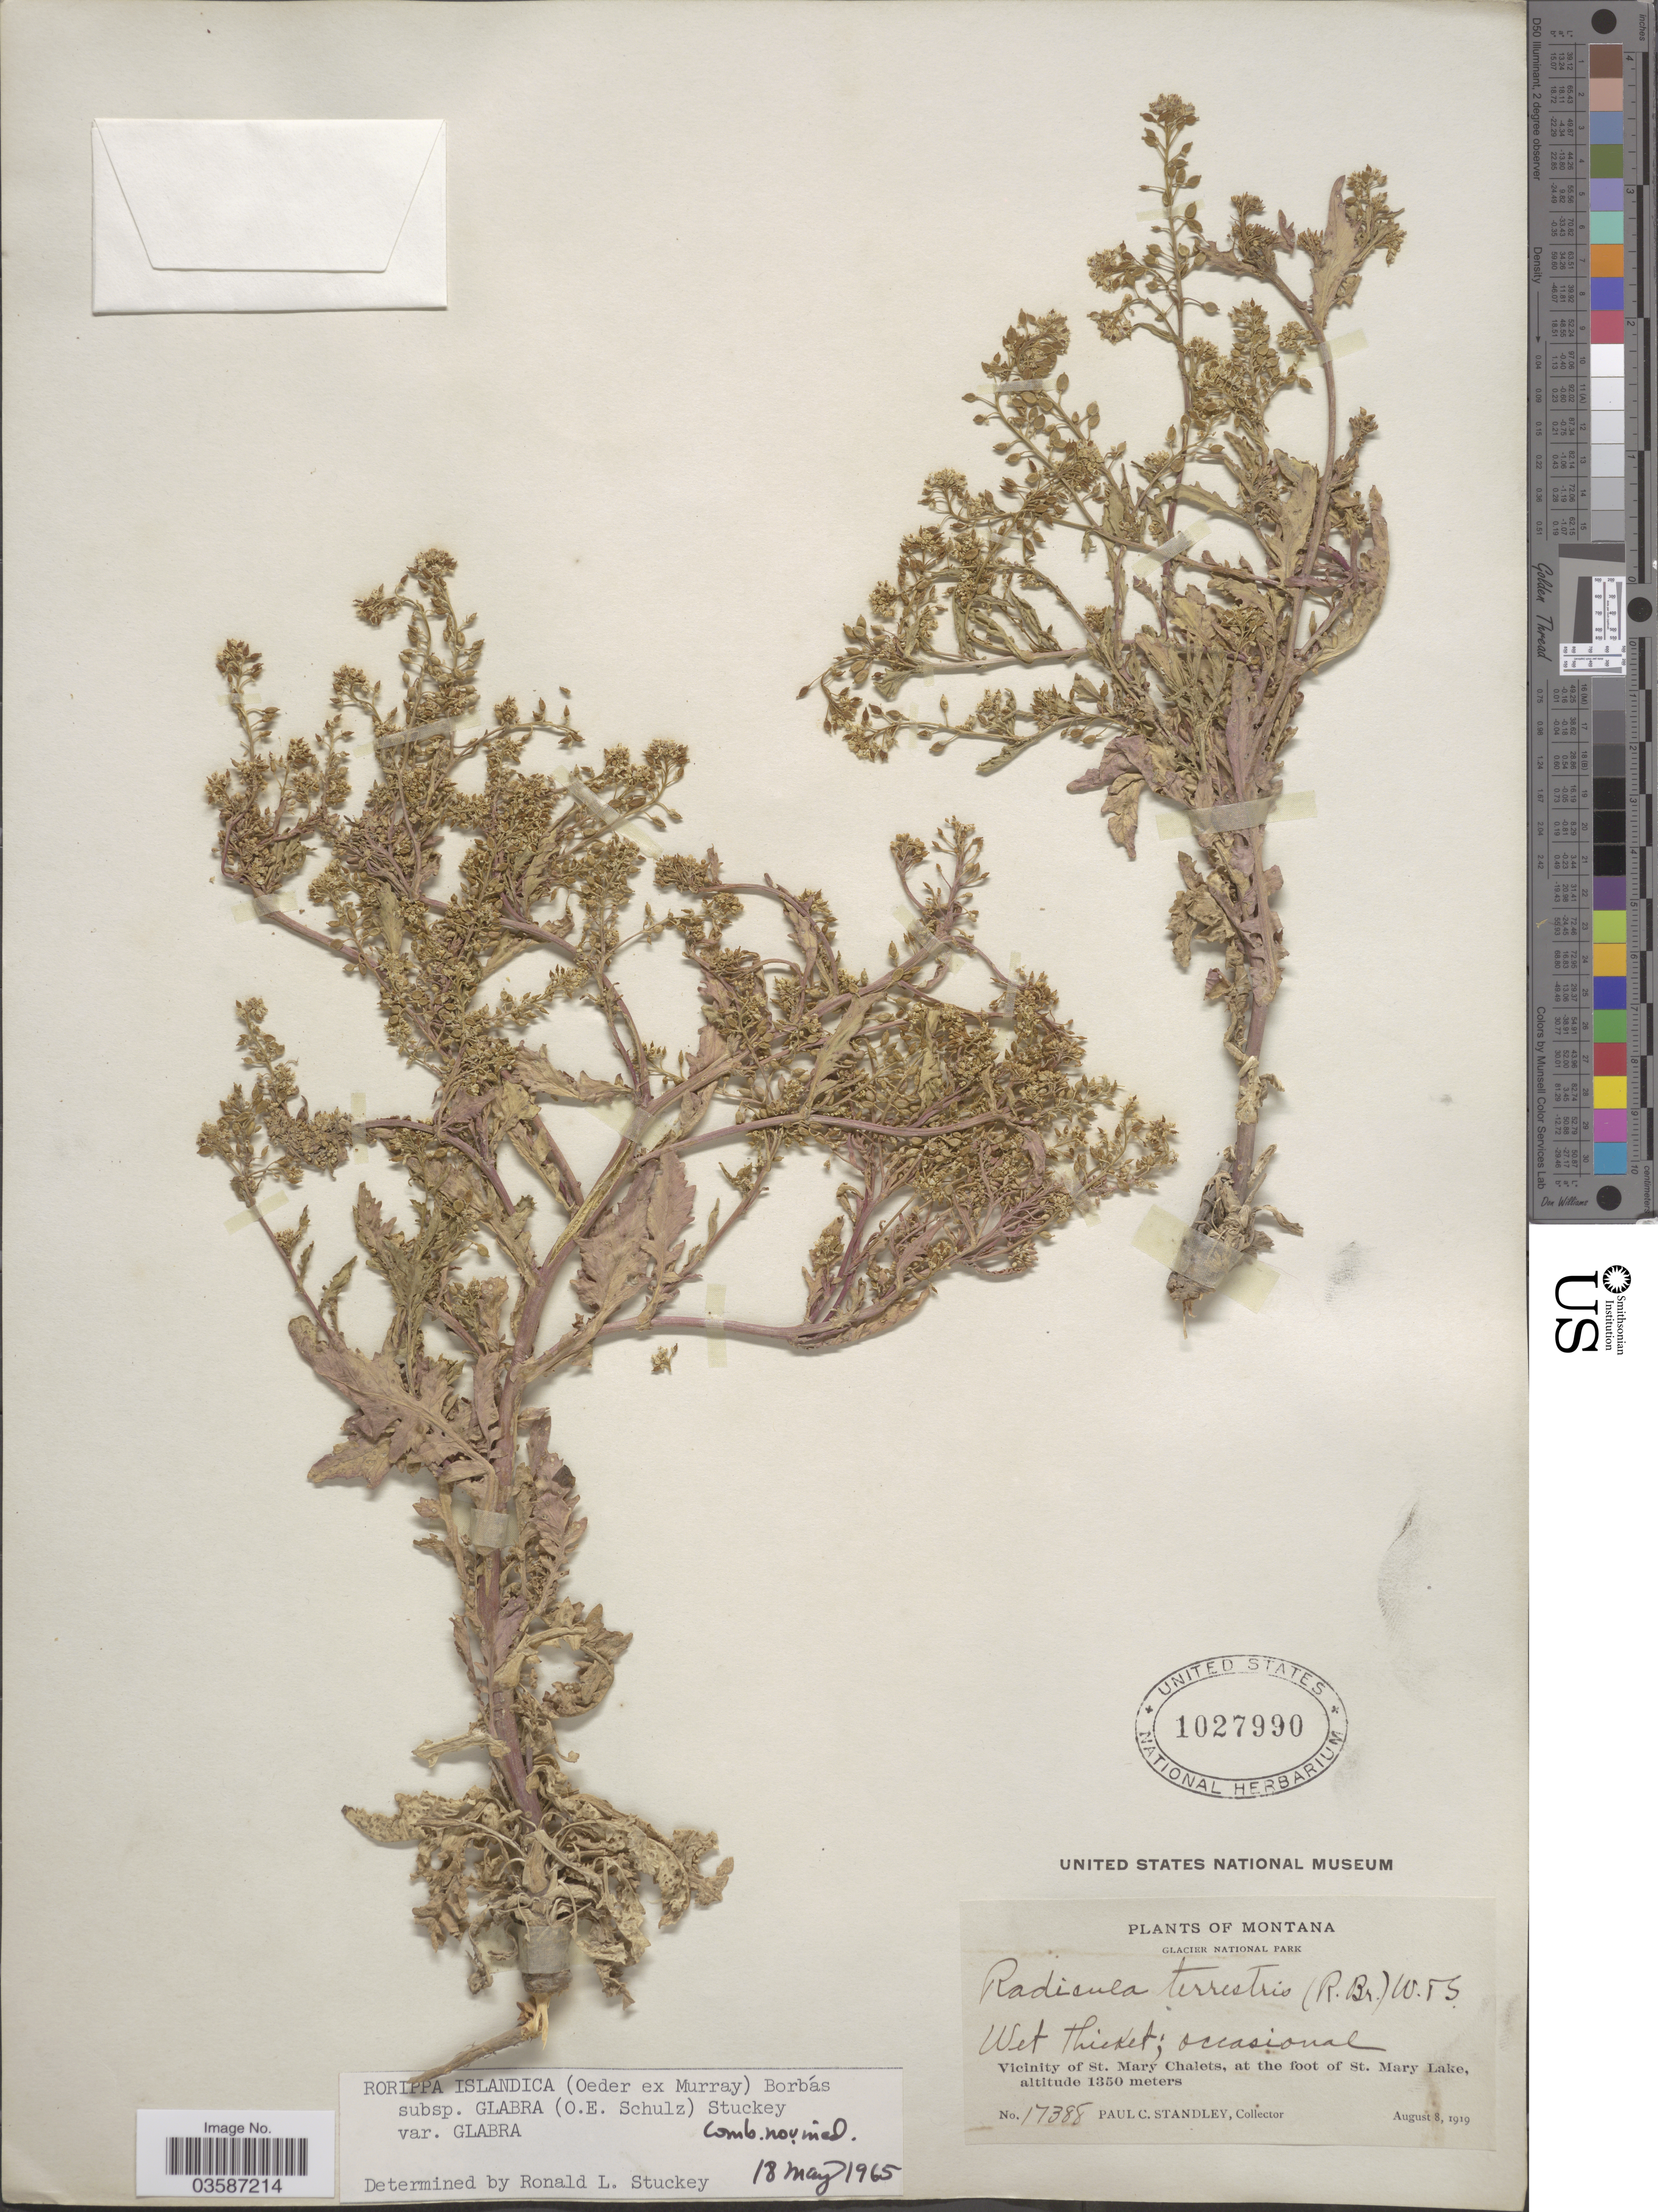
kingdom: Plantae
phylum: Tracheophyta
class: Magnoliopsida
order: Brassicales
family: Brassicaceae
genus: Rorippa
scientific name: Rorippa islandica var. glabrata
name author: (Lunell) Butters & Abbe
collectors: P. C. Standley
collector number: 17388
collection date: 1919-08-08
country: United States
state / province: Montana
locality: Glacier National Park. Vicinity of St. Mary Chalets, at the foot of St. Mary Lake.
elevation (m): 1350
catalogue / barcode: US 1027990